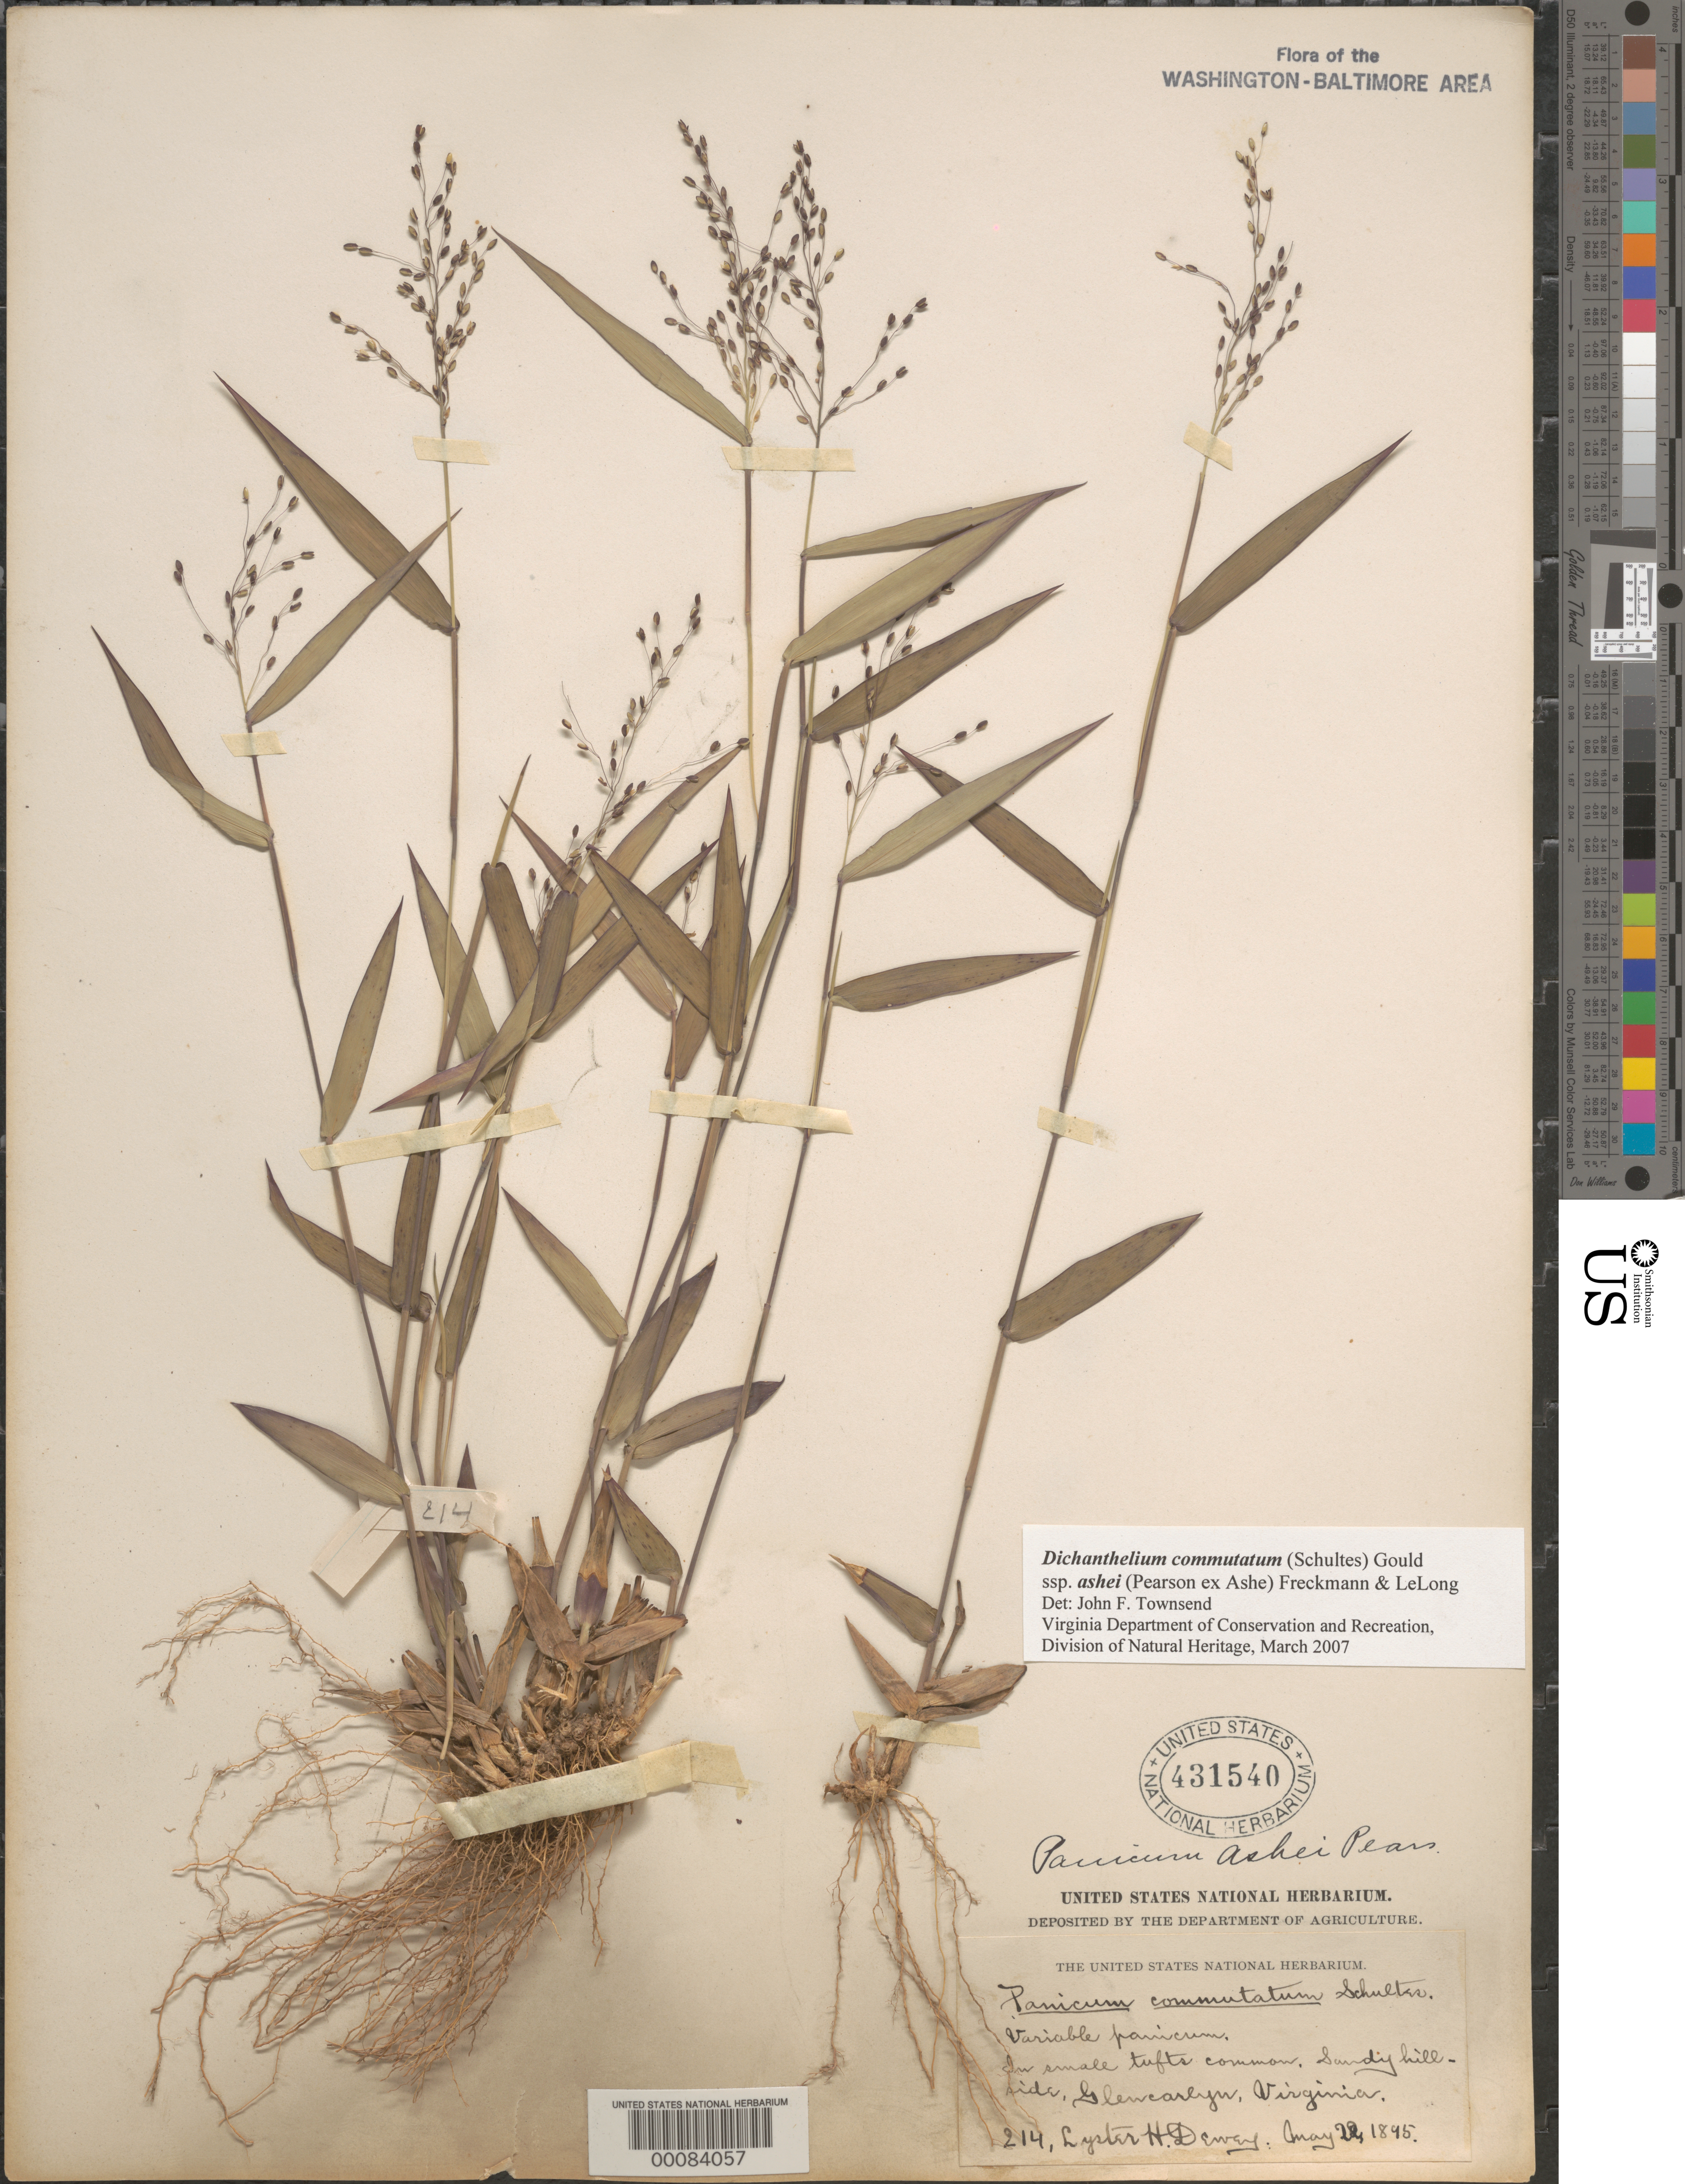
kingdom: Plantae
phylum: Tracheophyta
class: Liliopsida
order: Poales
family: Poaceae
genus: Dichanthelium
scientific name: Dichanthelium commutatum subsp. ashei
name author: (Ashe ex Schult.) Freckmann & Lelong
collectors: L. H. Dewey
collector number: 214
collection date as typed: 22 May 1895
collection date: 1895-05-22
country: United States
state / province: Virginia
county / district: Arlington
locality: Glencarlyn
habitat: Sandy hillside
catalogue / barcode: US 431540